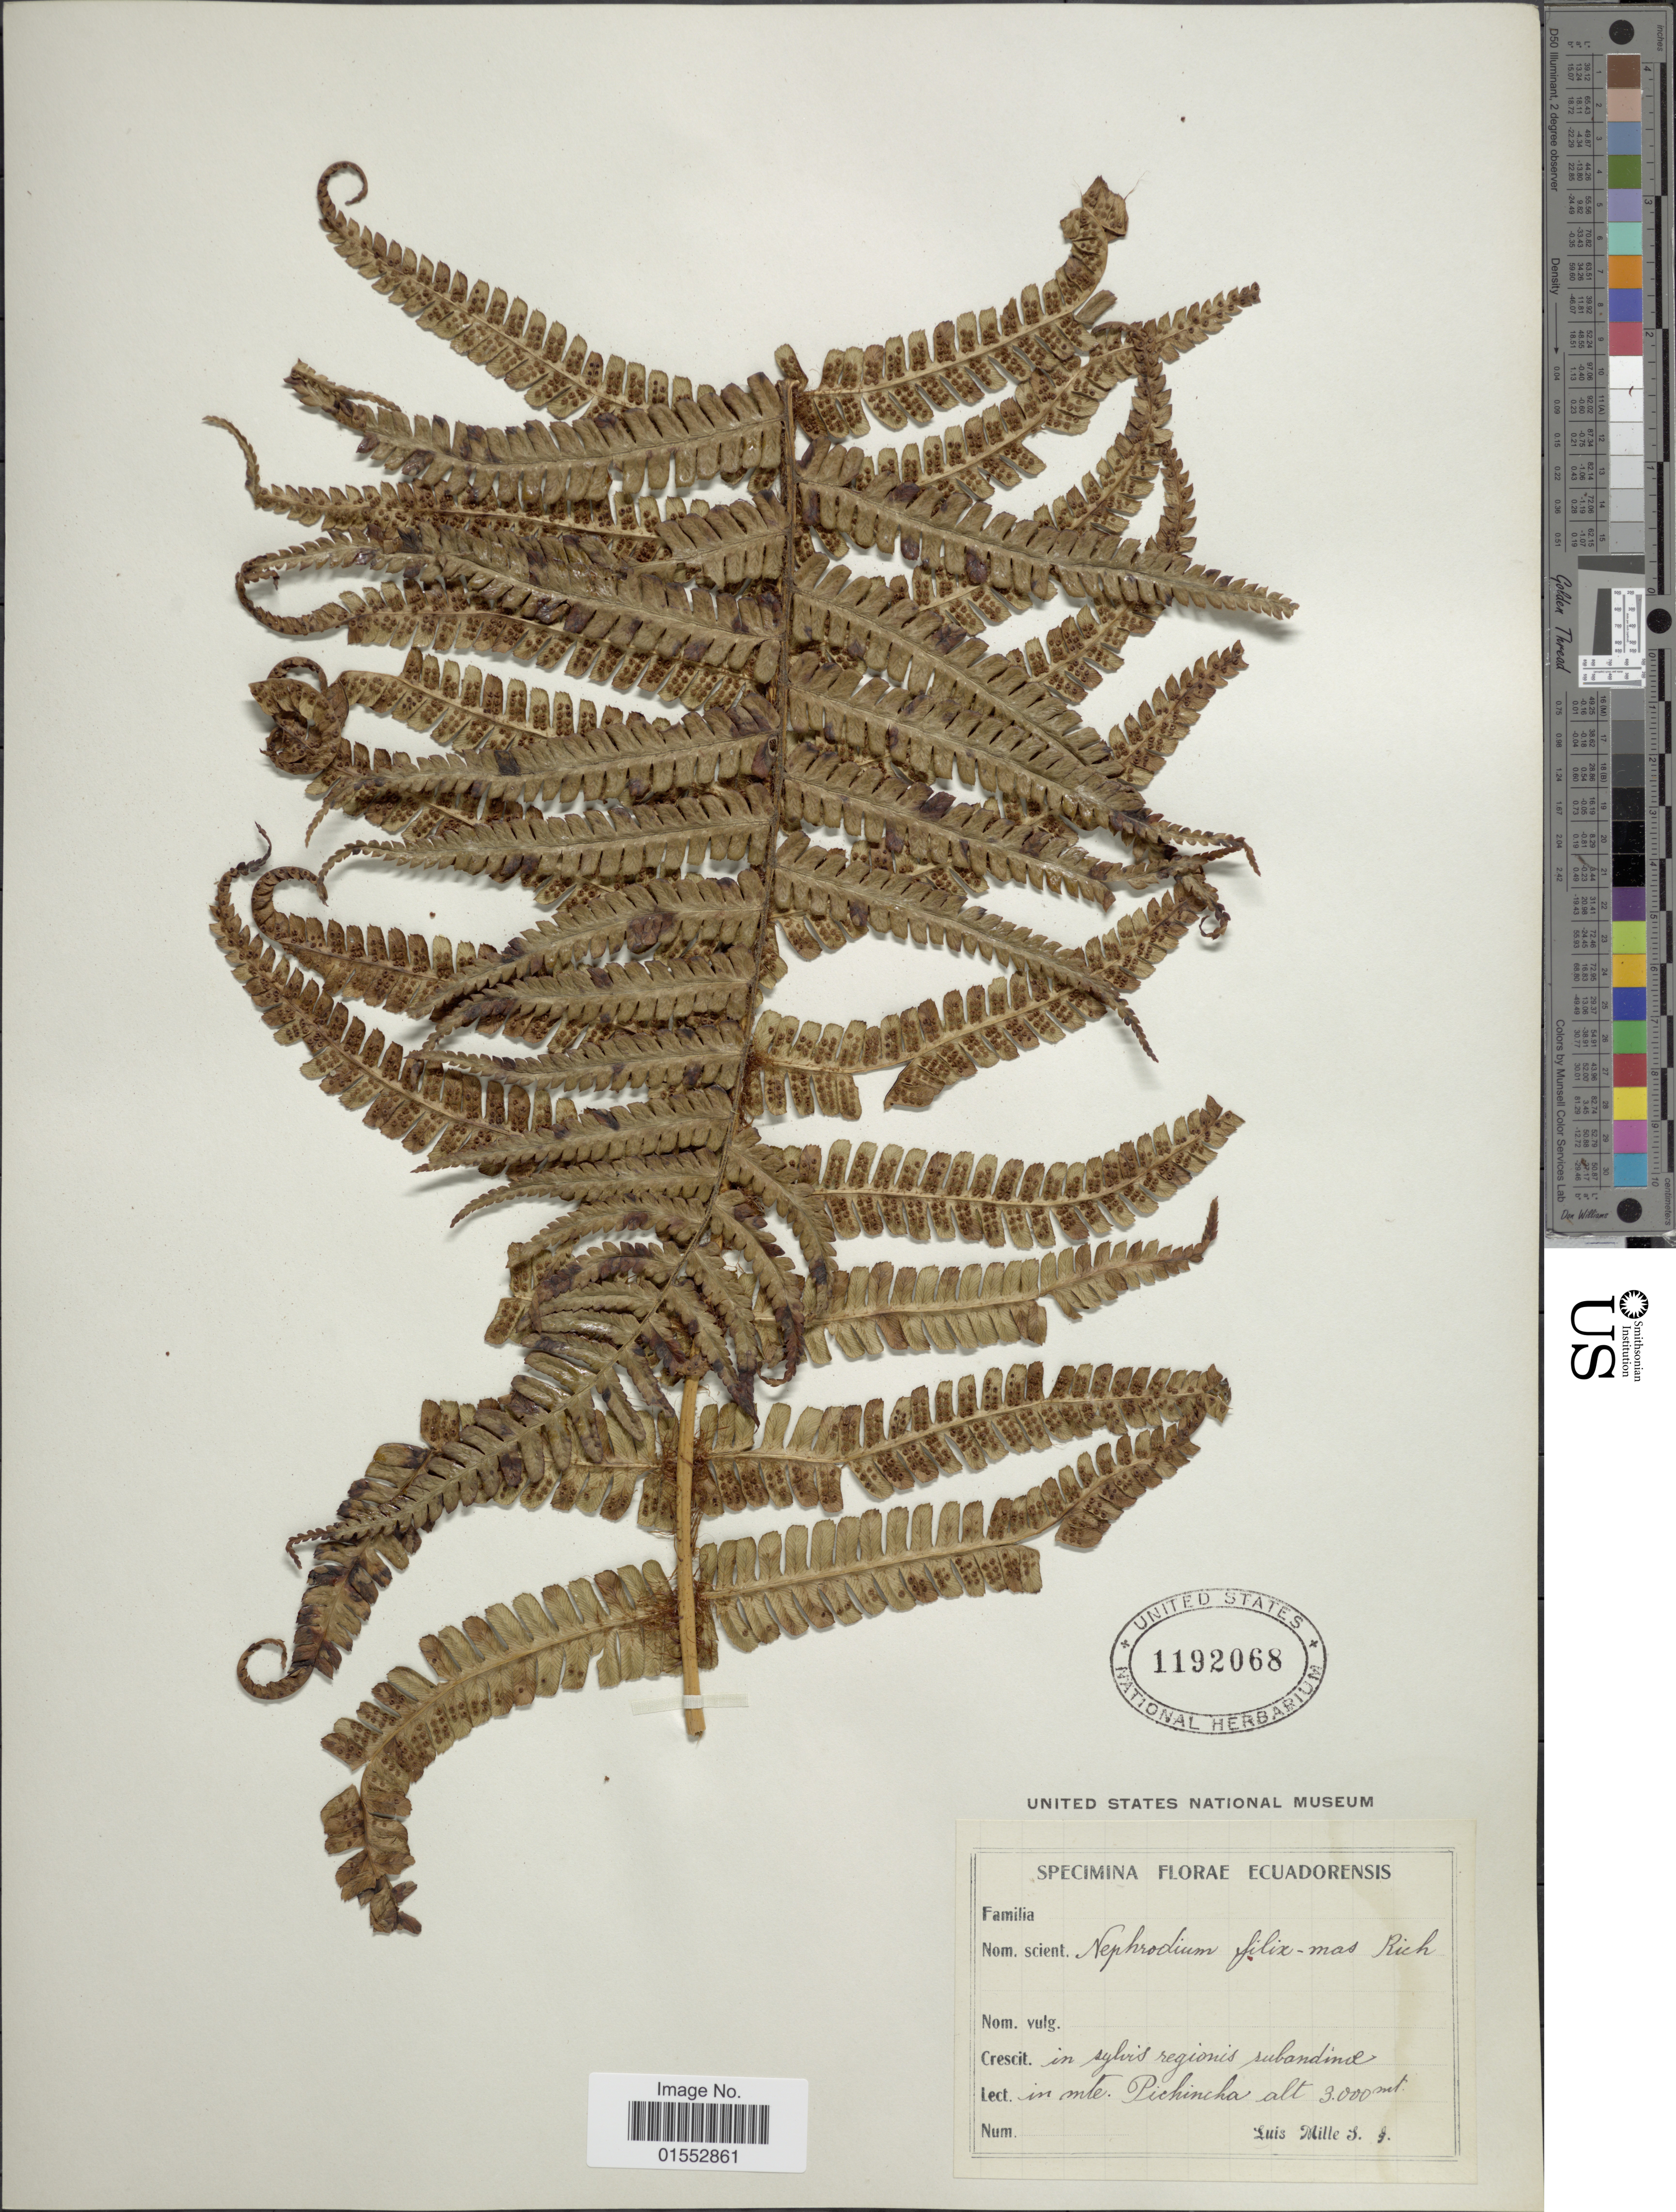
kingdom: Plantae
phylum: Tracheophyta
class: Polypodiopsida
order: Polypodiales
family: Dryopteridaceae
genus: Dryopteris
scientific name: Dryopteris wallichiana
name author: (Spreng.) Hyl.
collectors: L. Mille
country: Ecuador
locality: In sylvis regionis subandinis, in mte Pichinch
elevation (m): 3000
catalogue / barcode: US 1192068